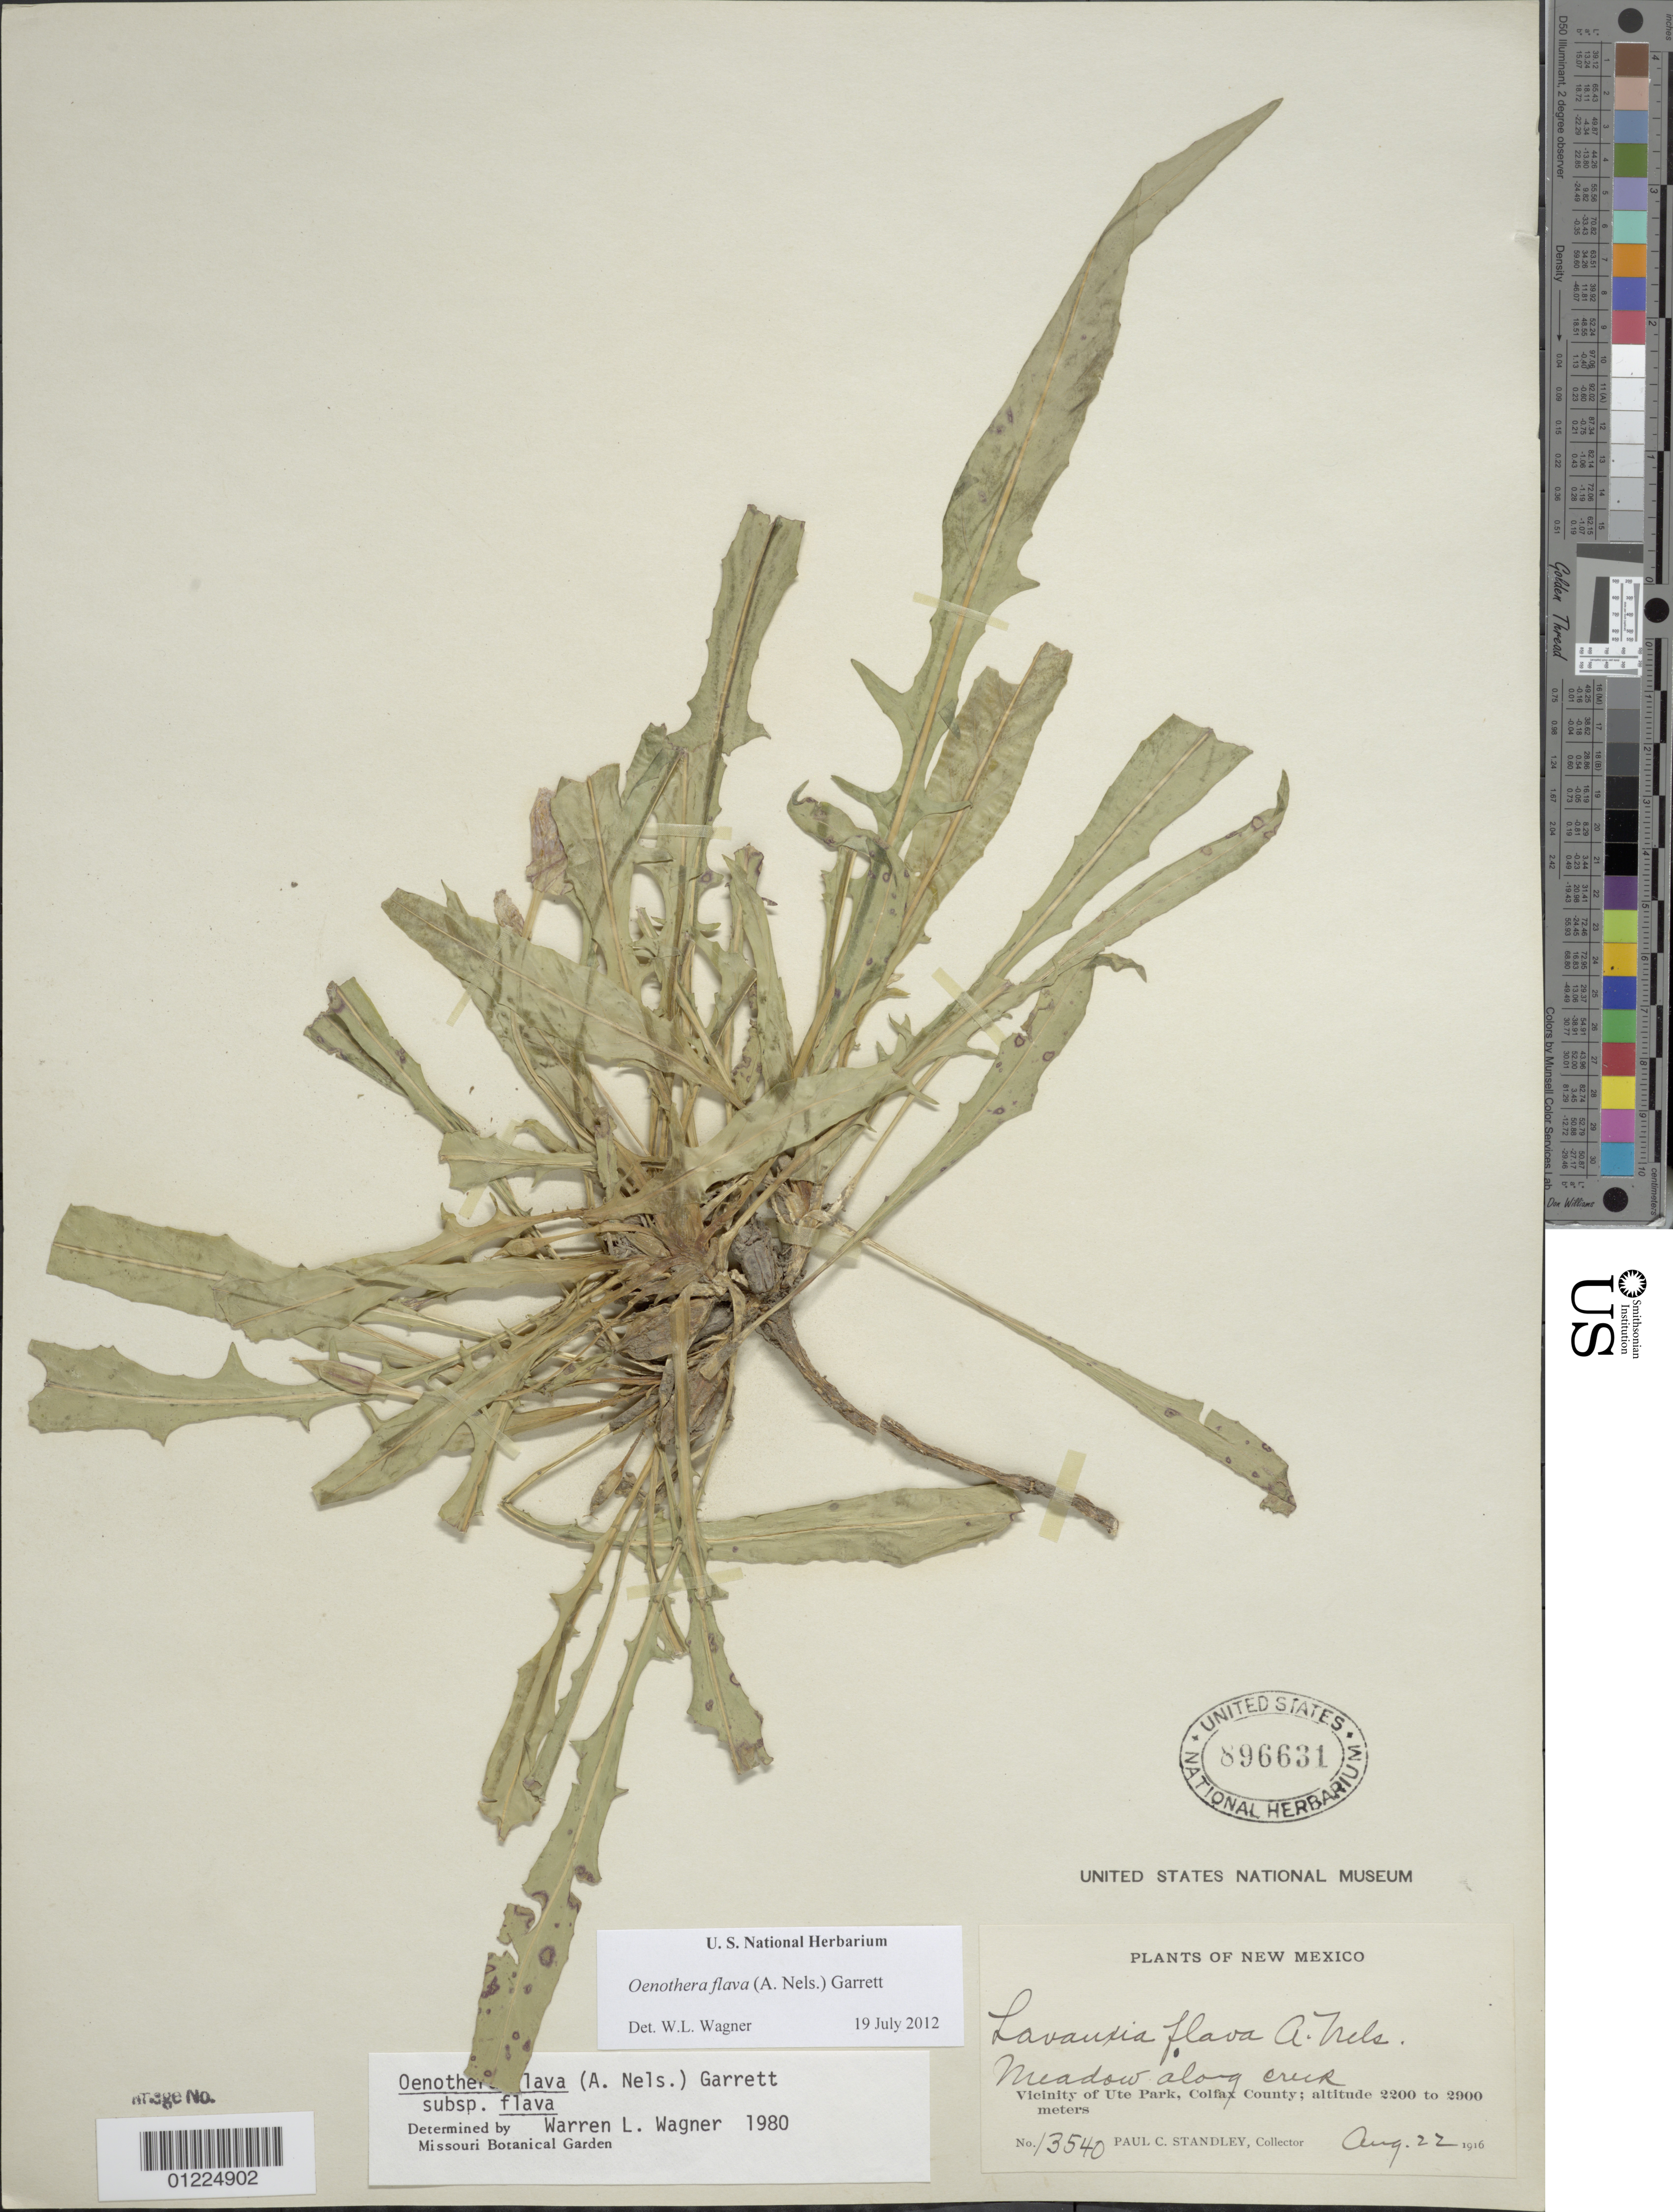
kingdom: Plantae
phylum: Tracheophyta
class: Magnoliopsida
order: Myrtales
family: Onagraceae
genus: Oenothera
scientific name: Oenothera flava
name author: (A. Nelson) Garrett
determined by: Wagner, W. L., (BOT), Smithsonian Institution - National Museum of Natural History (UNITED STATES)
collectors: P. C. Standley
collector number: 13540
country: United States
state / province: New Mexico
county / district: Colfax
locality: Vicinity of Ute Park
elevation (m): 2200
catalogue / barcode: US 896631